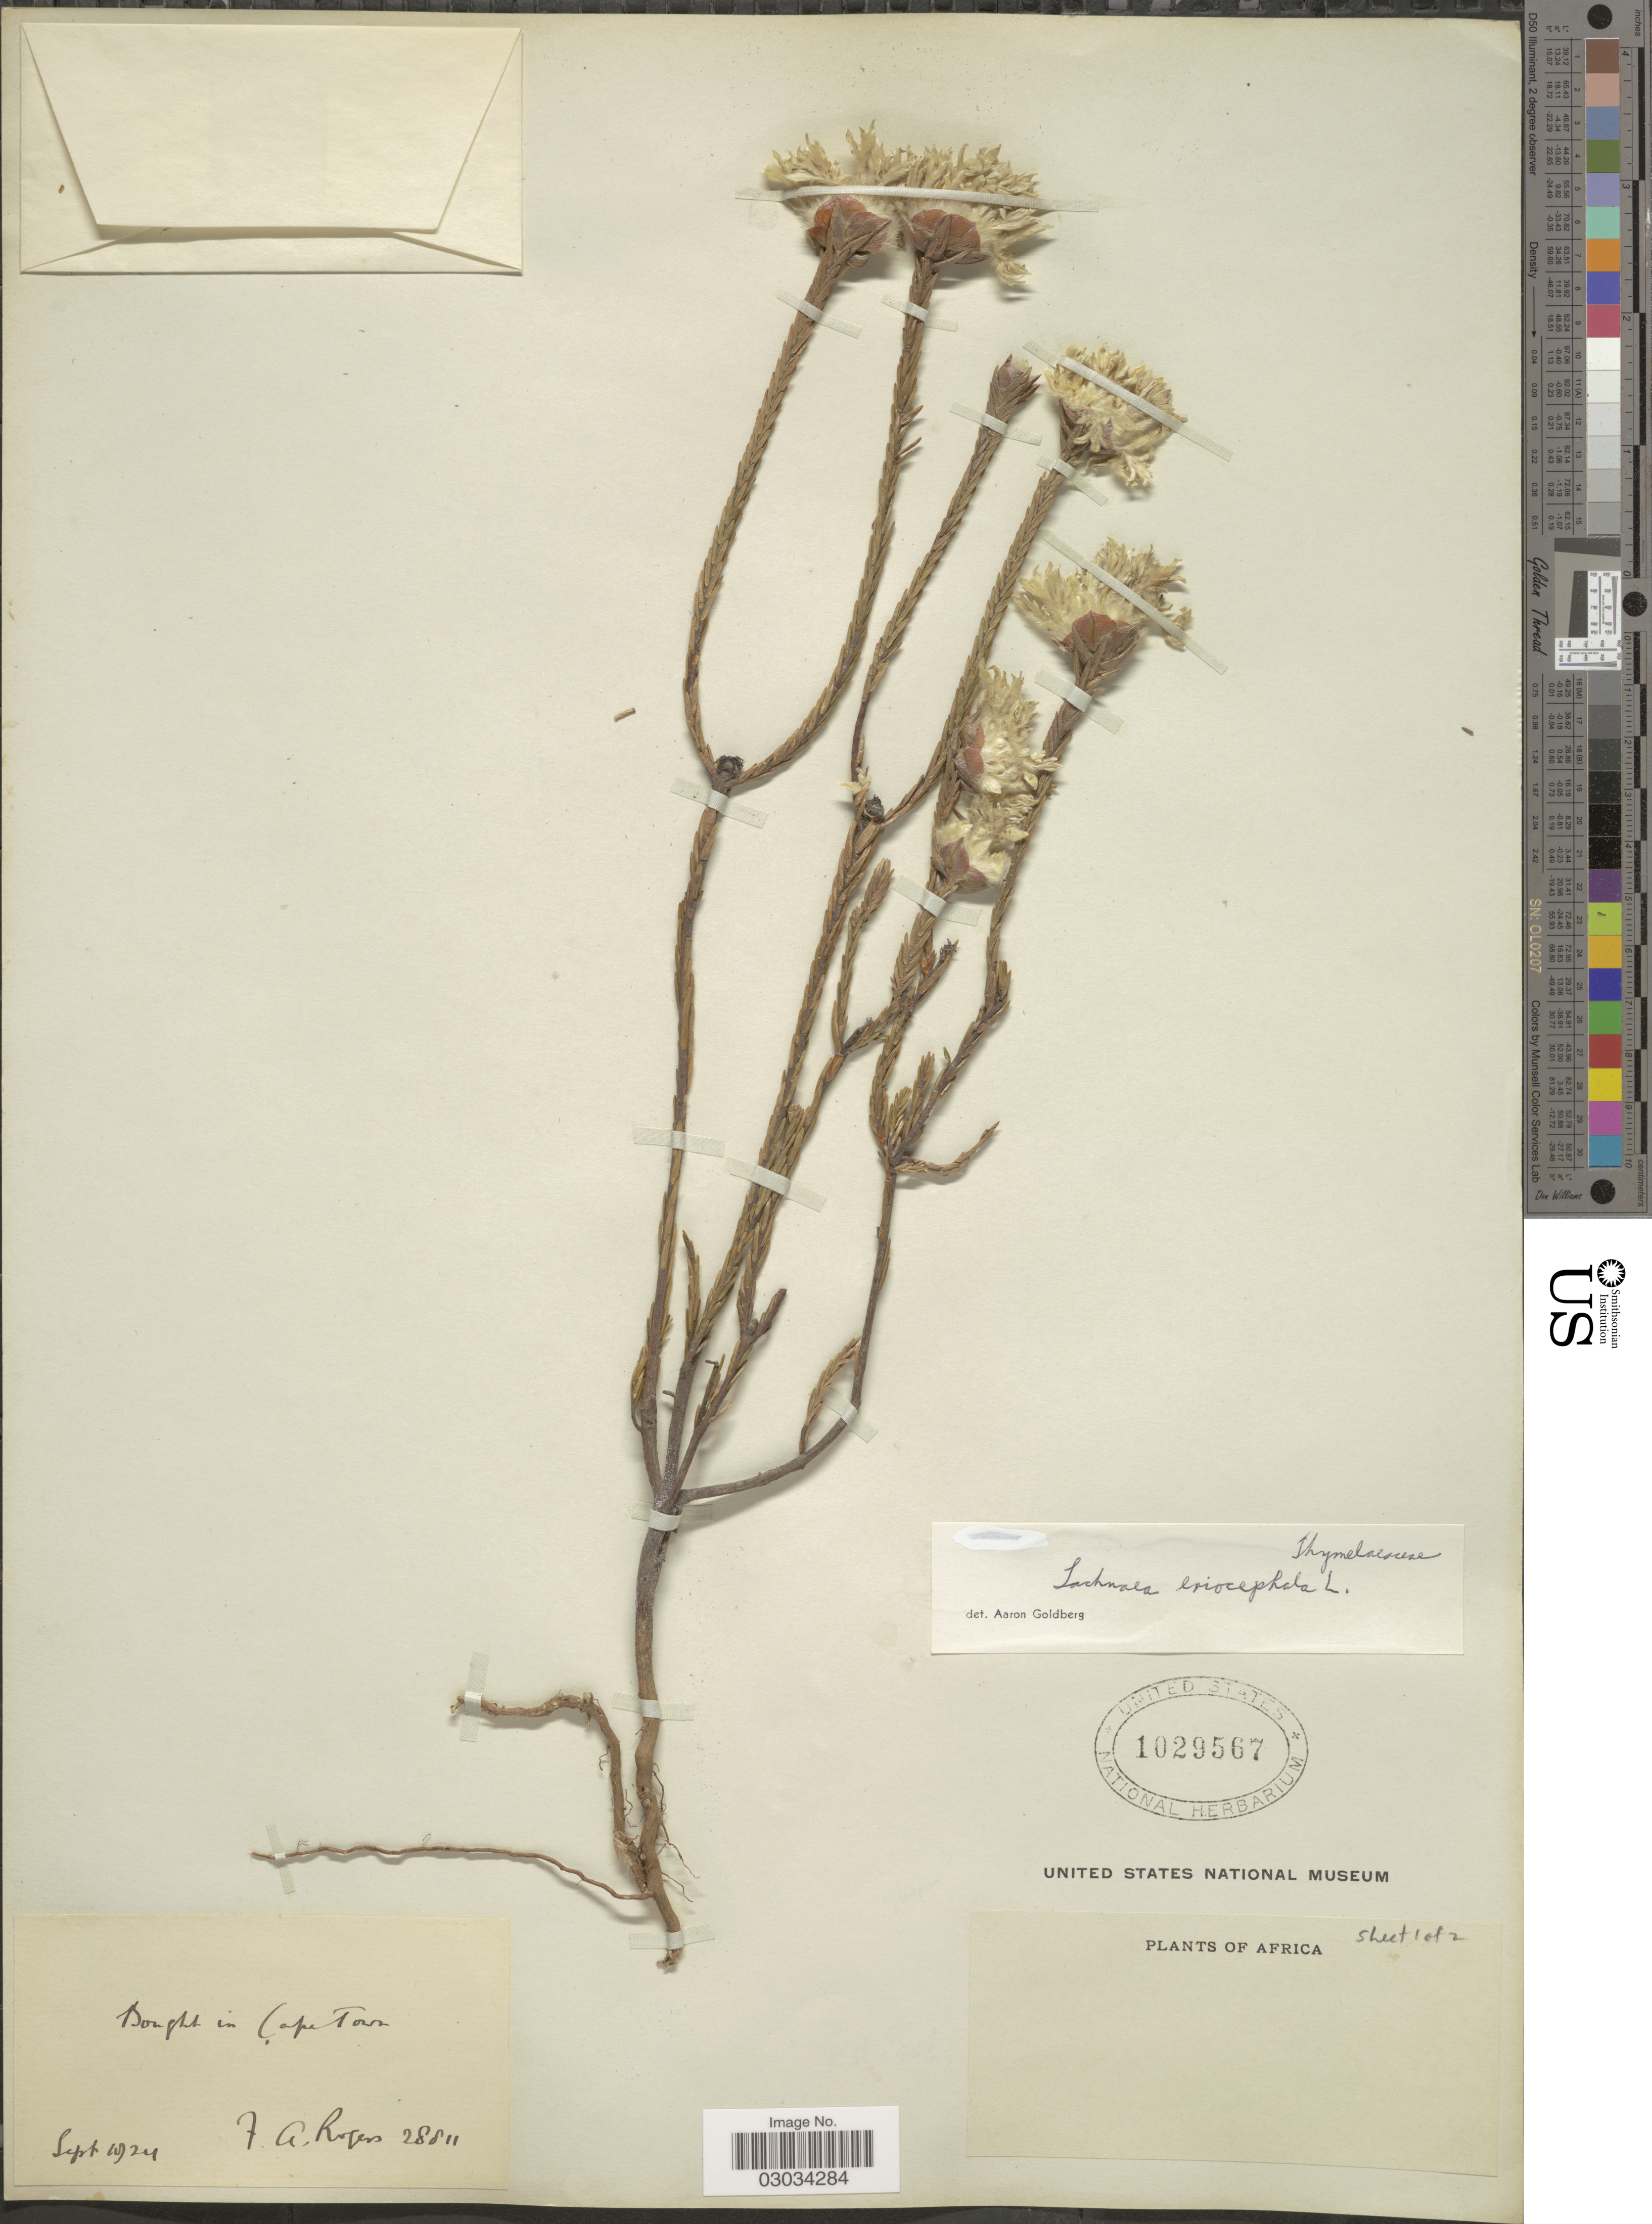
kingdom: Plantae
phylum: Tracheophyta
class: Magnoliopsida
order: Malvales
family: Thymelaeaceae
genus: Lachnaea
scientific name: Lachnaea eriocephala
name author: L.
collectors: F. A. Rogers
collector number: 28811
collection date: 1924-09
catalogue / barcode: US 1029567